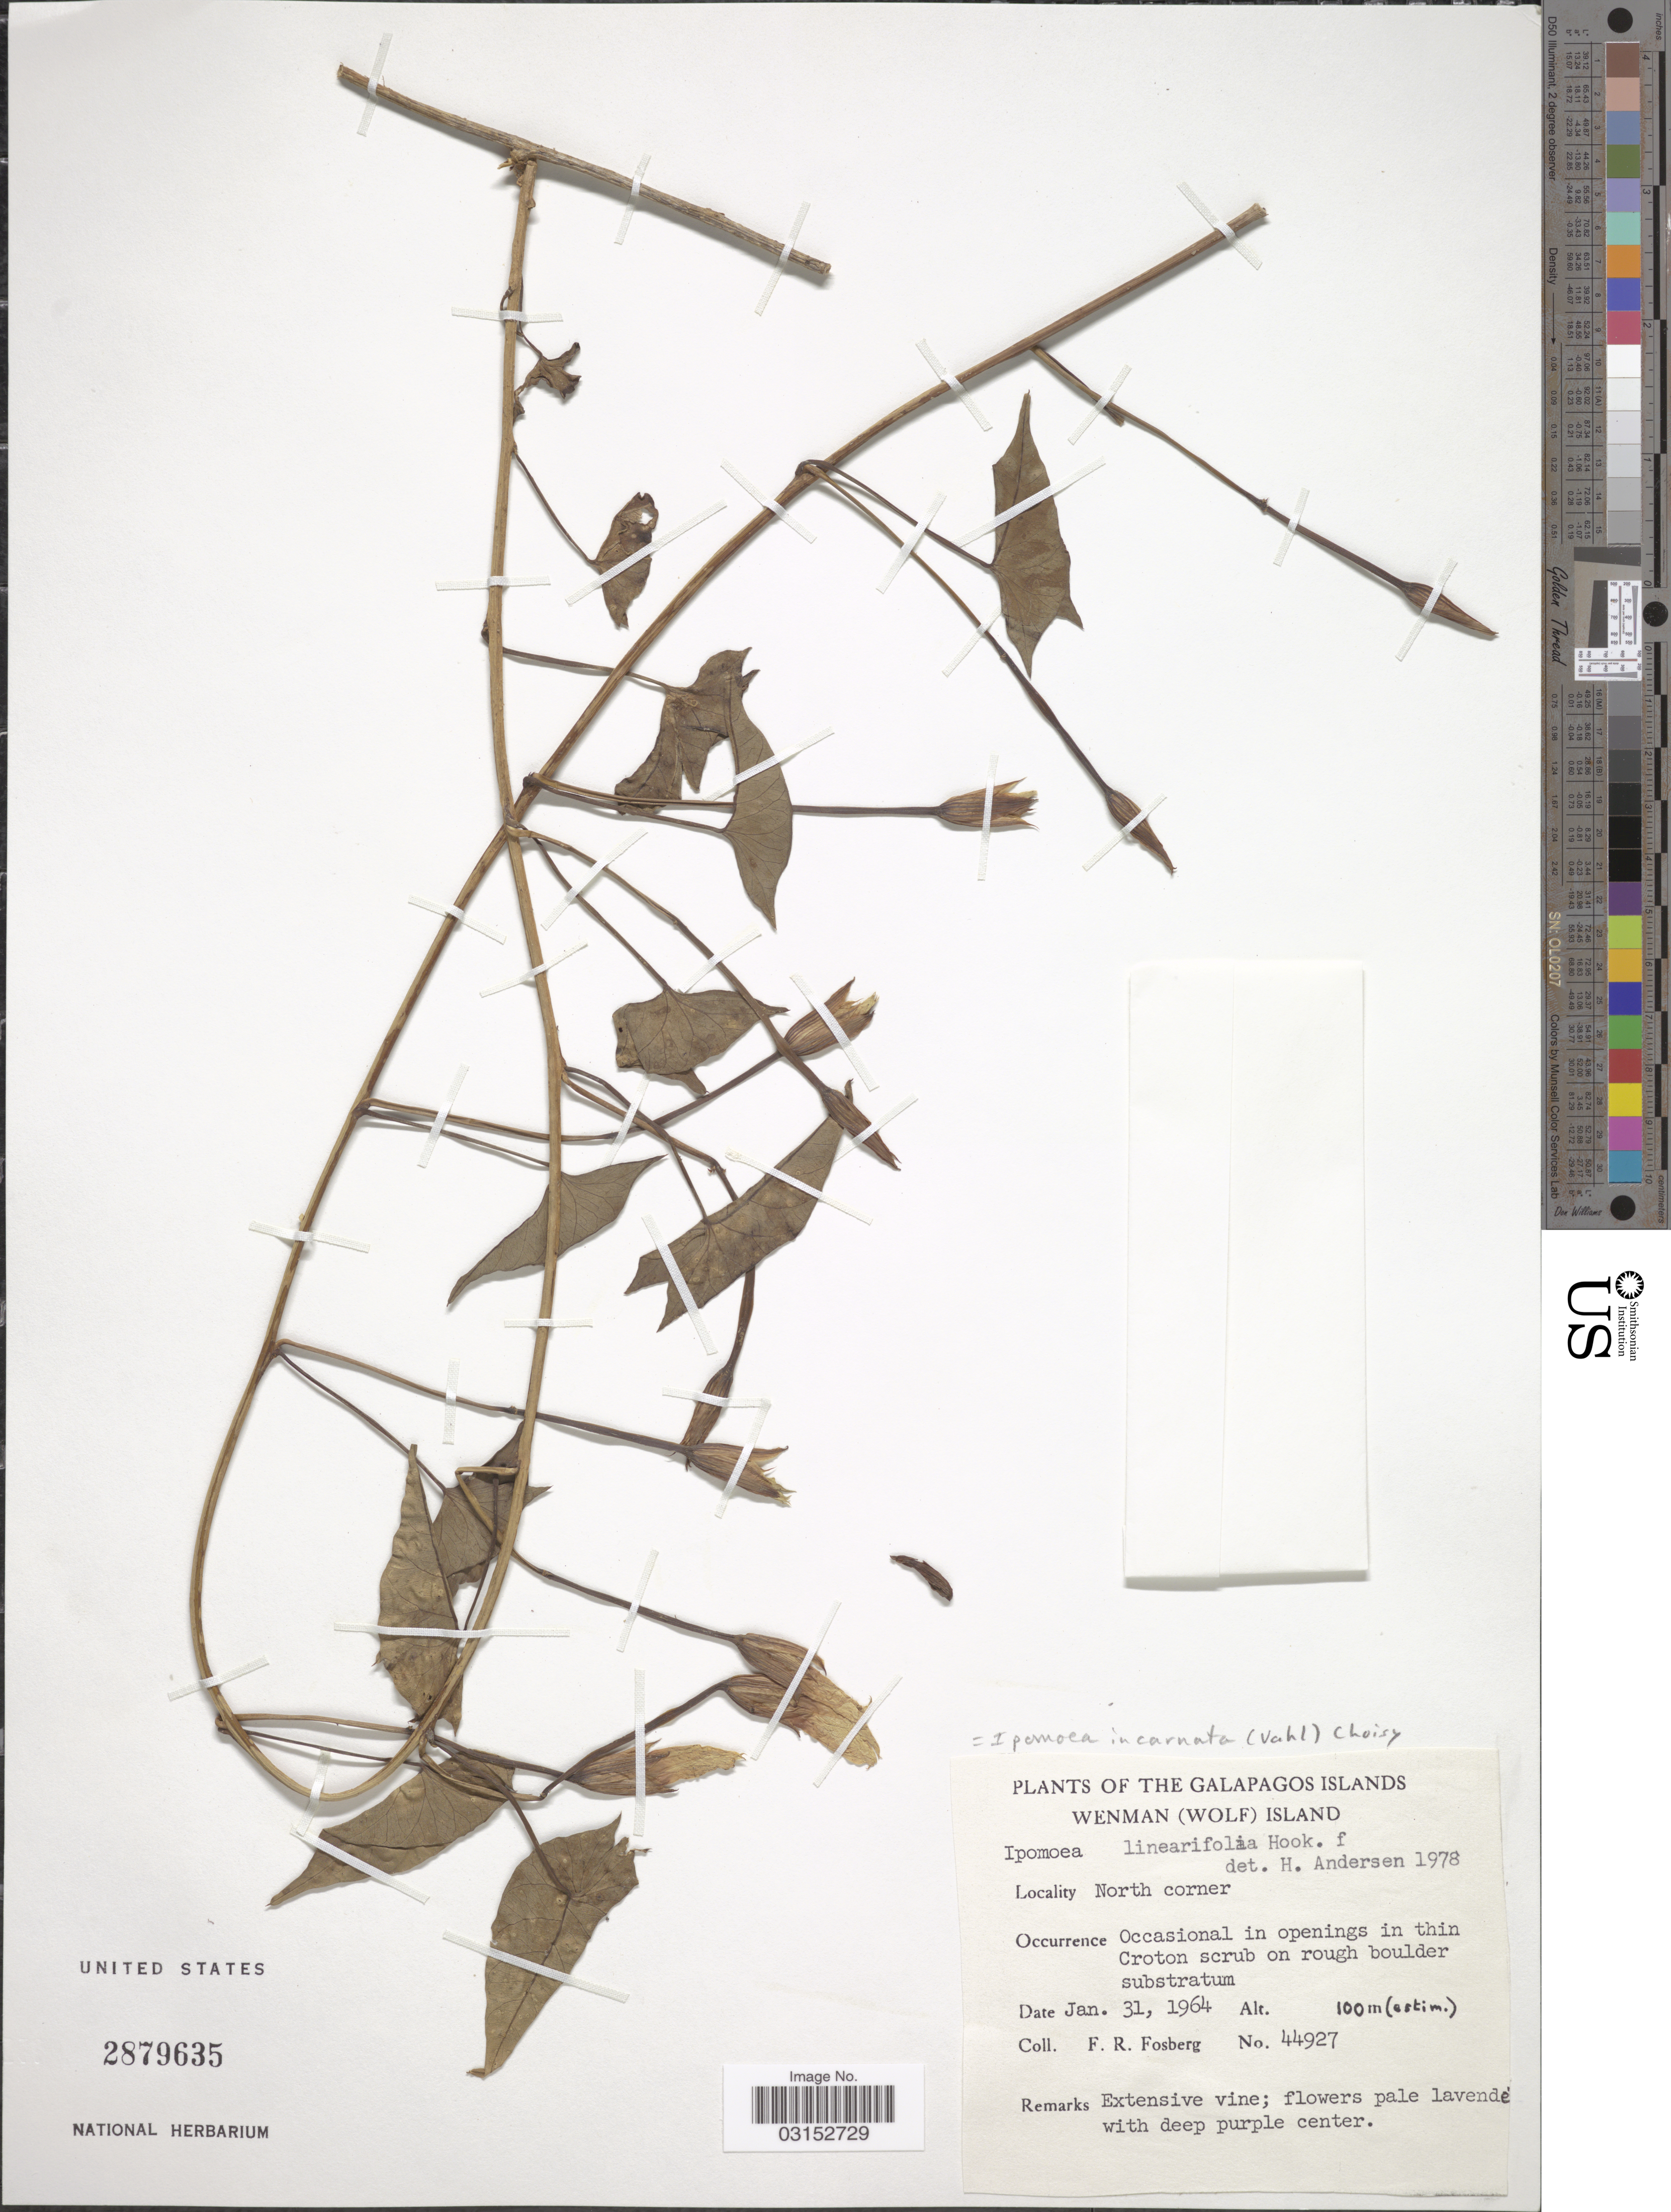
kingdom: Plantae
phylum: Tracheophyta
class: Magnoliopsida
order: Solanales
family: Convolvulaceae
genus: Ipomoea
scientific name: Ipomoea incarnata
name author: (Vahl) Choisy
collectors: F. R. Fosberg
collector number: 44927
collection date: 1964-01-31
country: Ecuador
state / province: Colón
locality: The Galapagos Islands. Wenman (Wolf) Island. North corner.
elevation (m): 100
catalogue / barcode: US 2879635